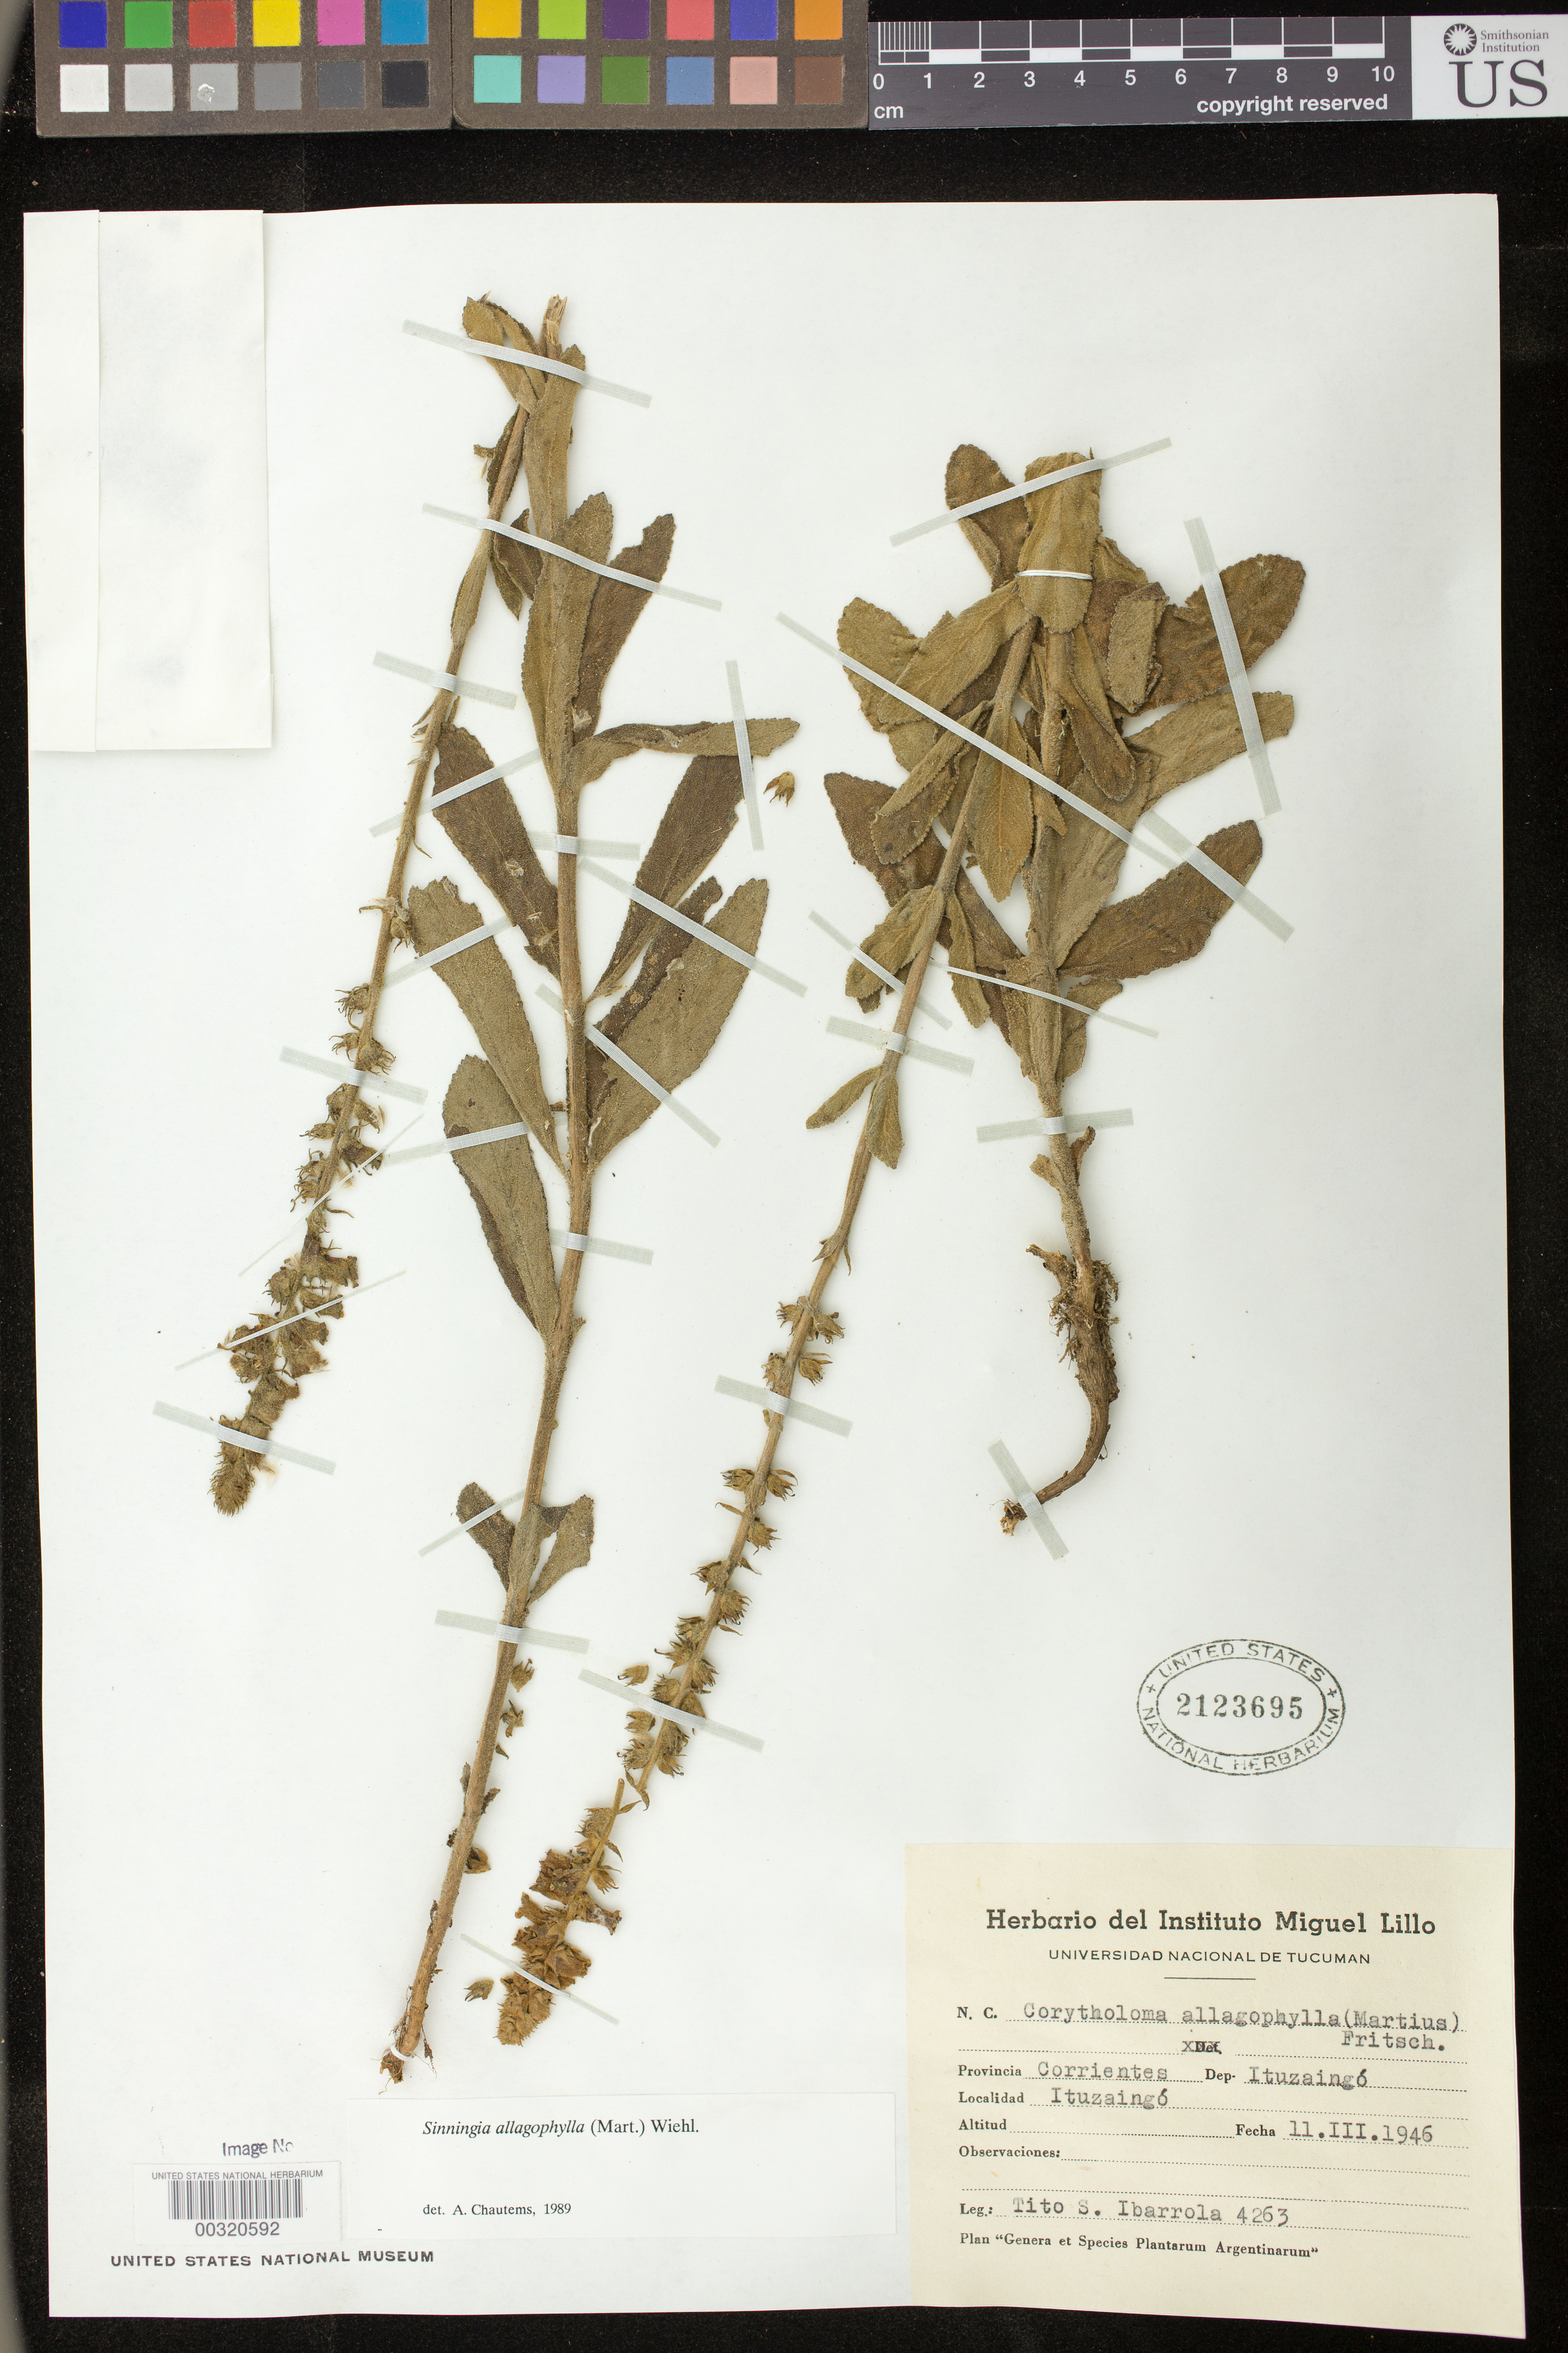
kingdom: Plantae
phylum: Tracheophyta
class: Magnoliopsida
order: Lamiales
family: Gesneriaceae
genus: Sinningia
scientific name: Sinningia allagophylla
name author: (Mart.) Wiehler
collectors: T. Iberrola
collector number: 4263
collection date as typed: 11 Mar 1946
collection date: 1946-03-11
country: Argentina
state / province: Corrientes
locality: Dept. Ituzaingo, Ituzaingo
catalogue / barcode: US 2123695